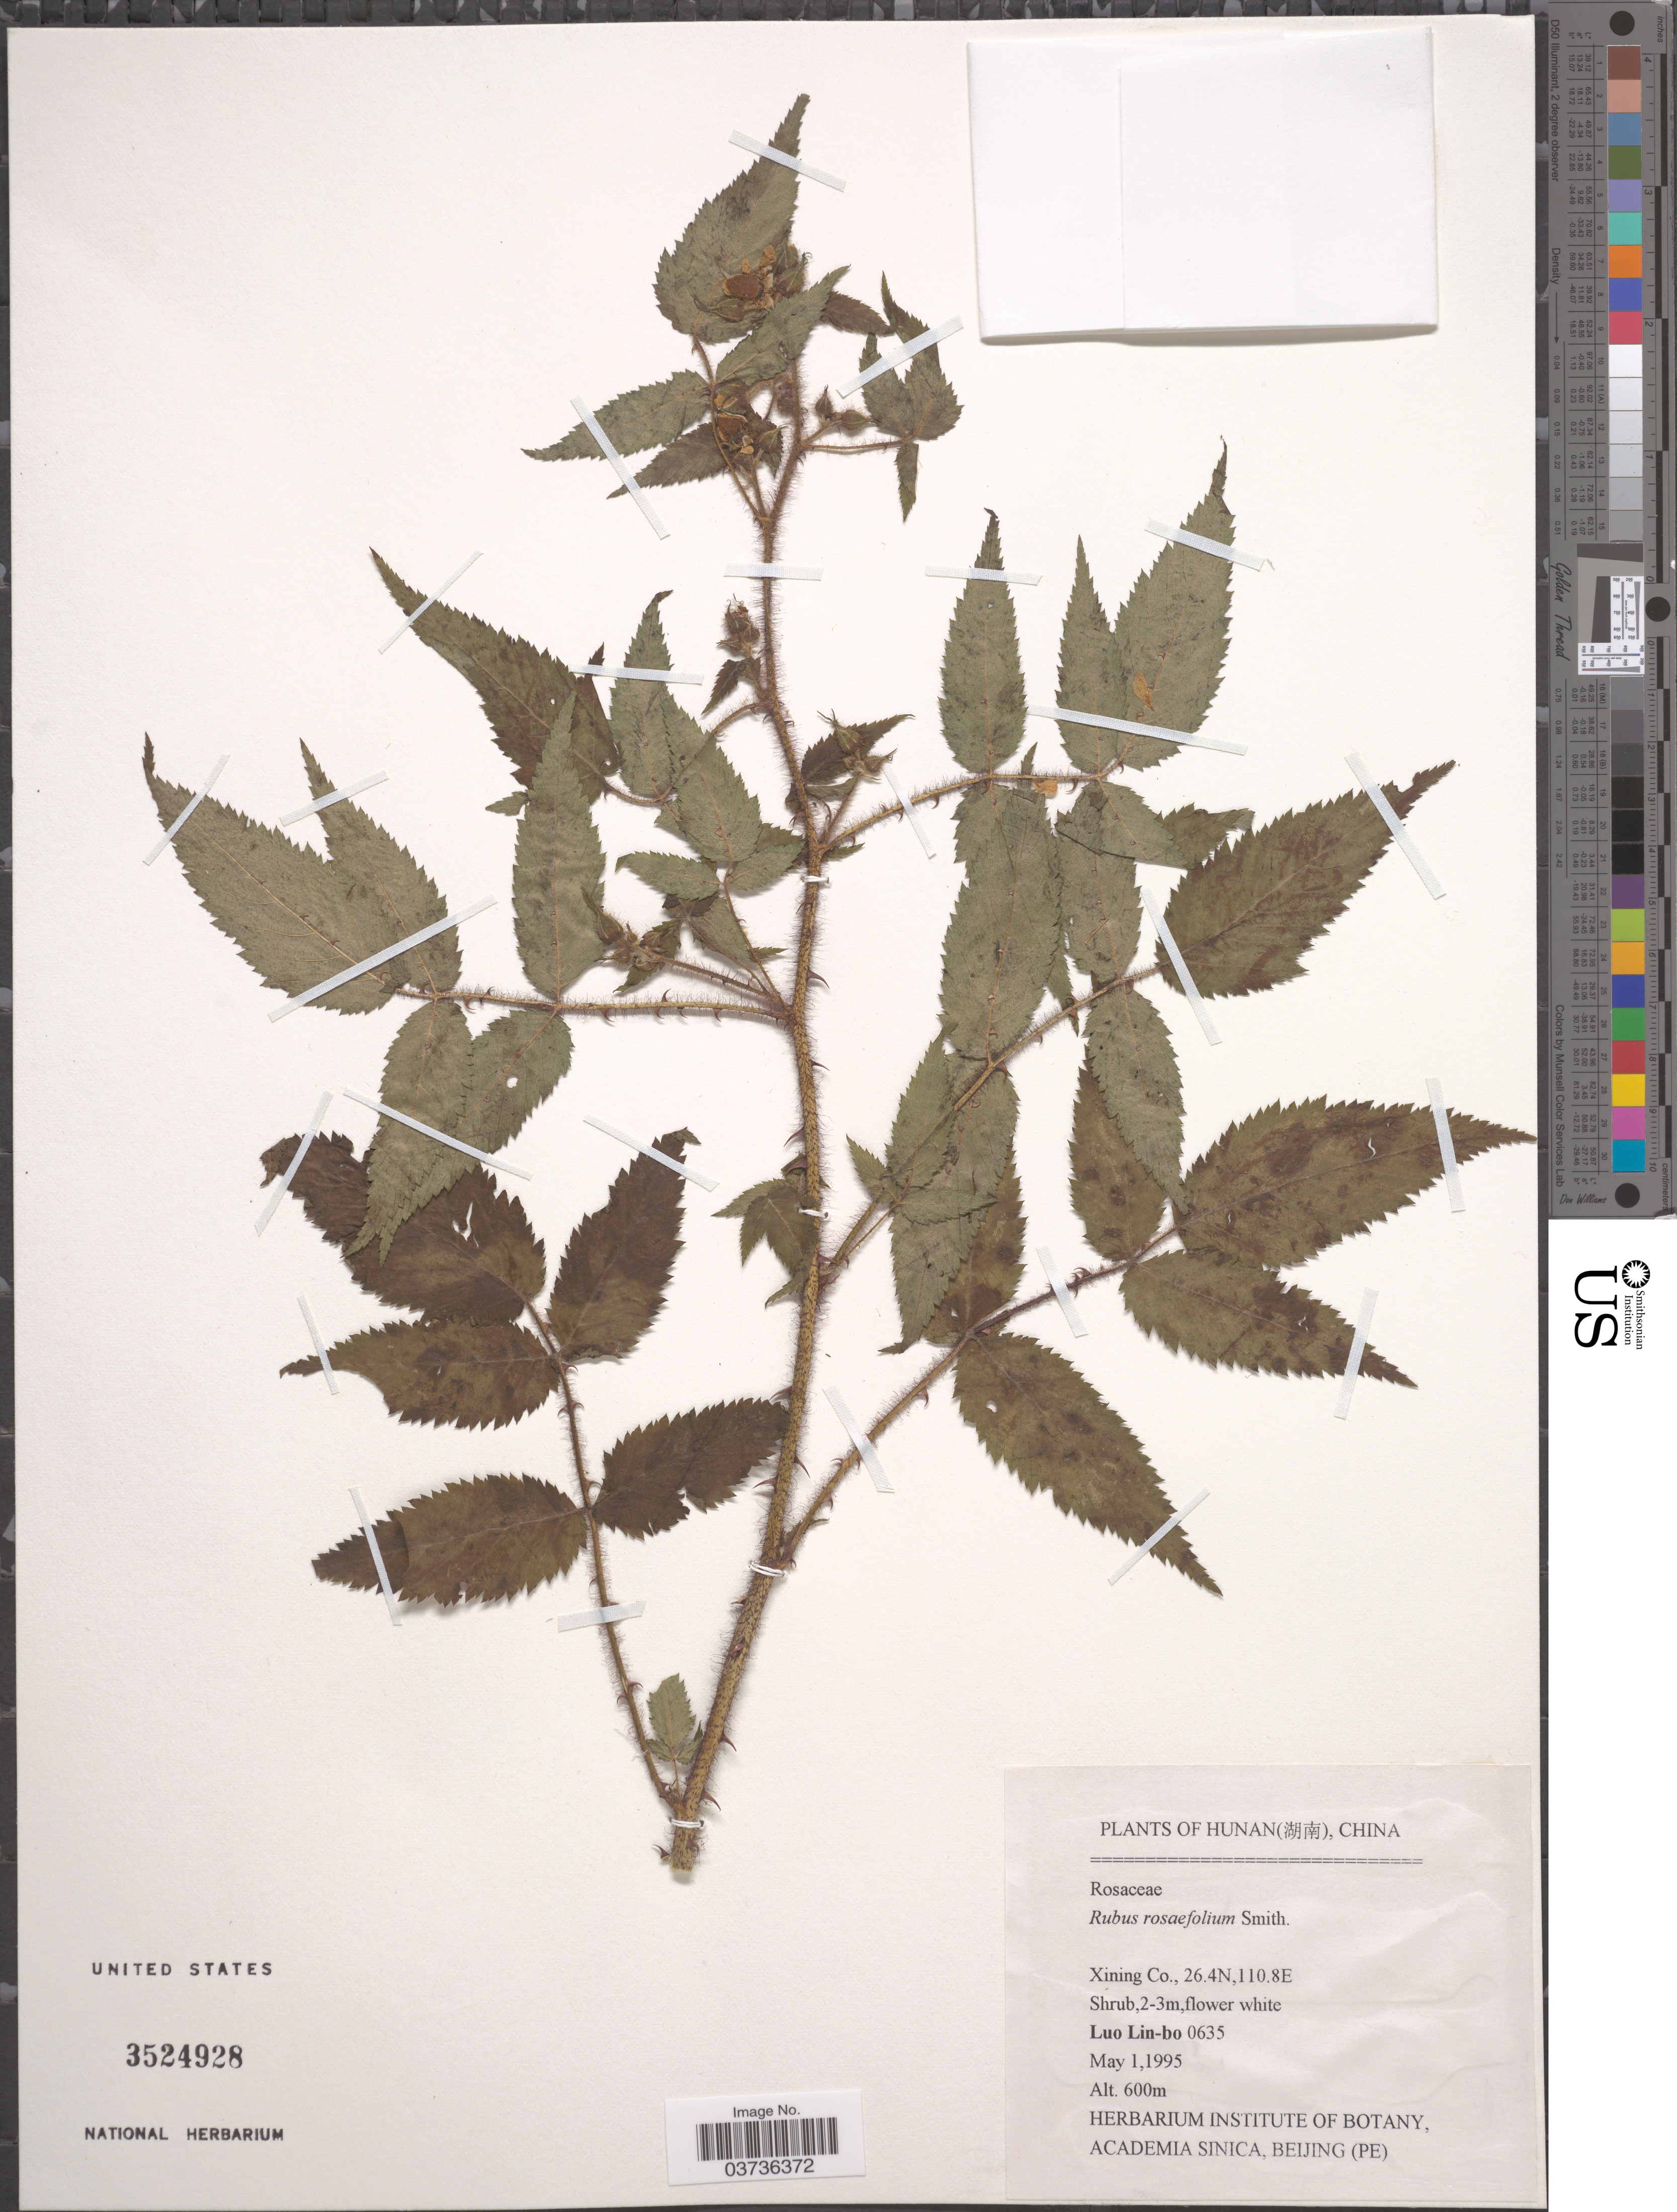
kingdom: Plantae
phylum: Tracheophyta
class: Magnoliopsida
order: Rosales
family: Rosaceae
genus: Rubus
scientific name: Rubus rosaefolius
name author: Sm.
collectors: L. Lin-bo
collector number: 0635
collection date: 1995-05-01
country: China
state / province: Hunan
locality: Xining Co.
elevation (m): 600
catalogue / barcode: US 3524928